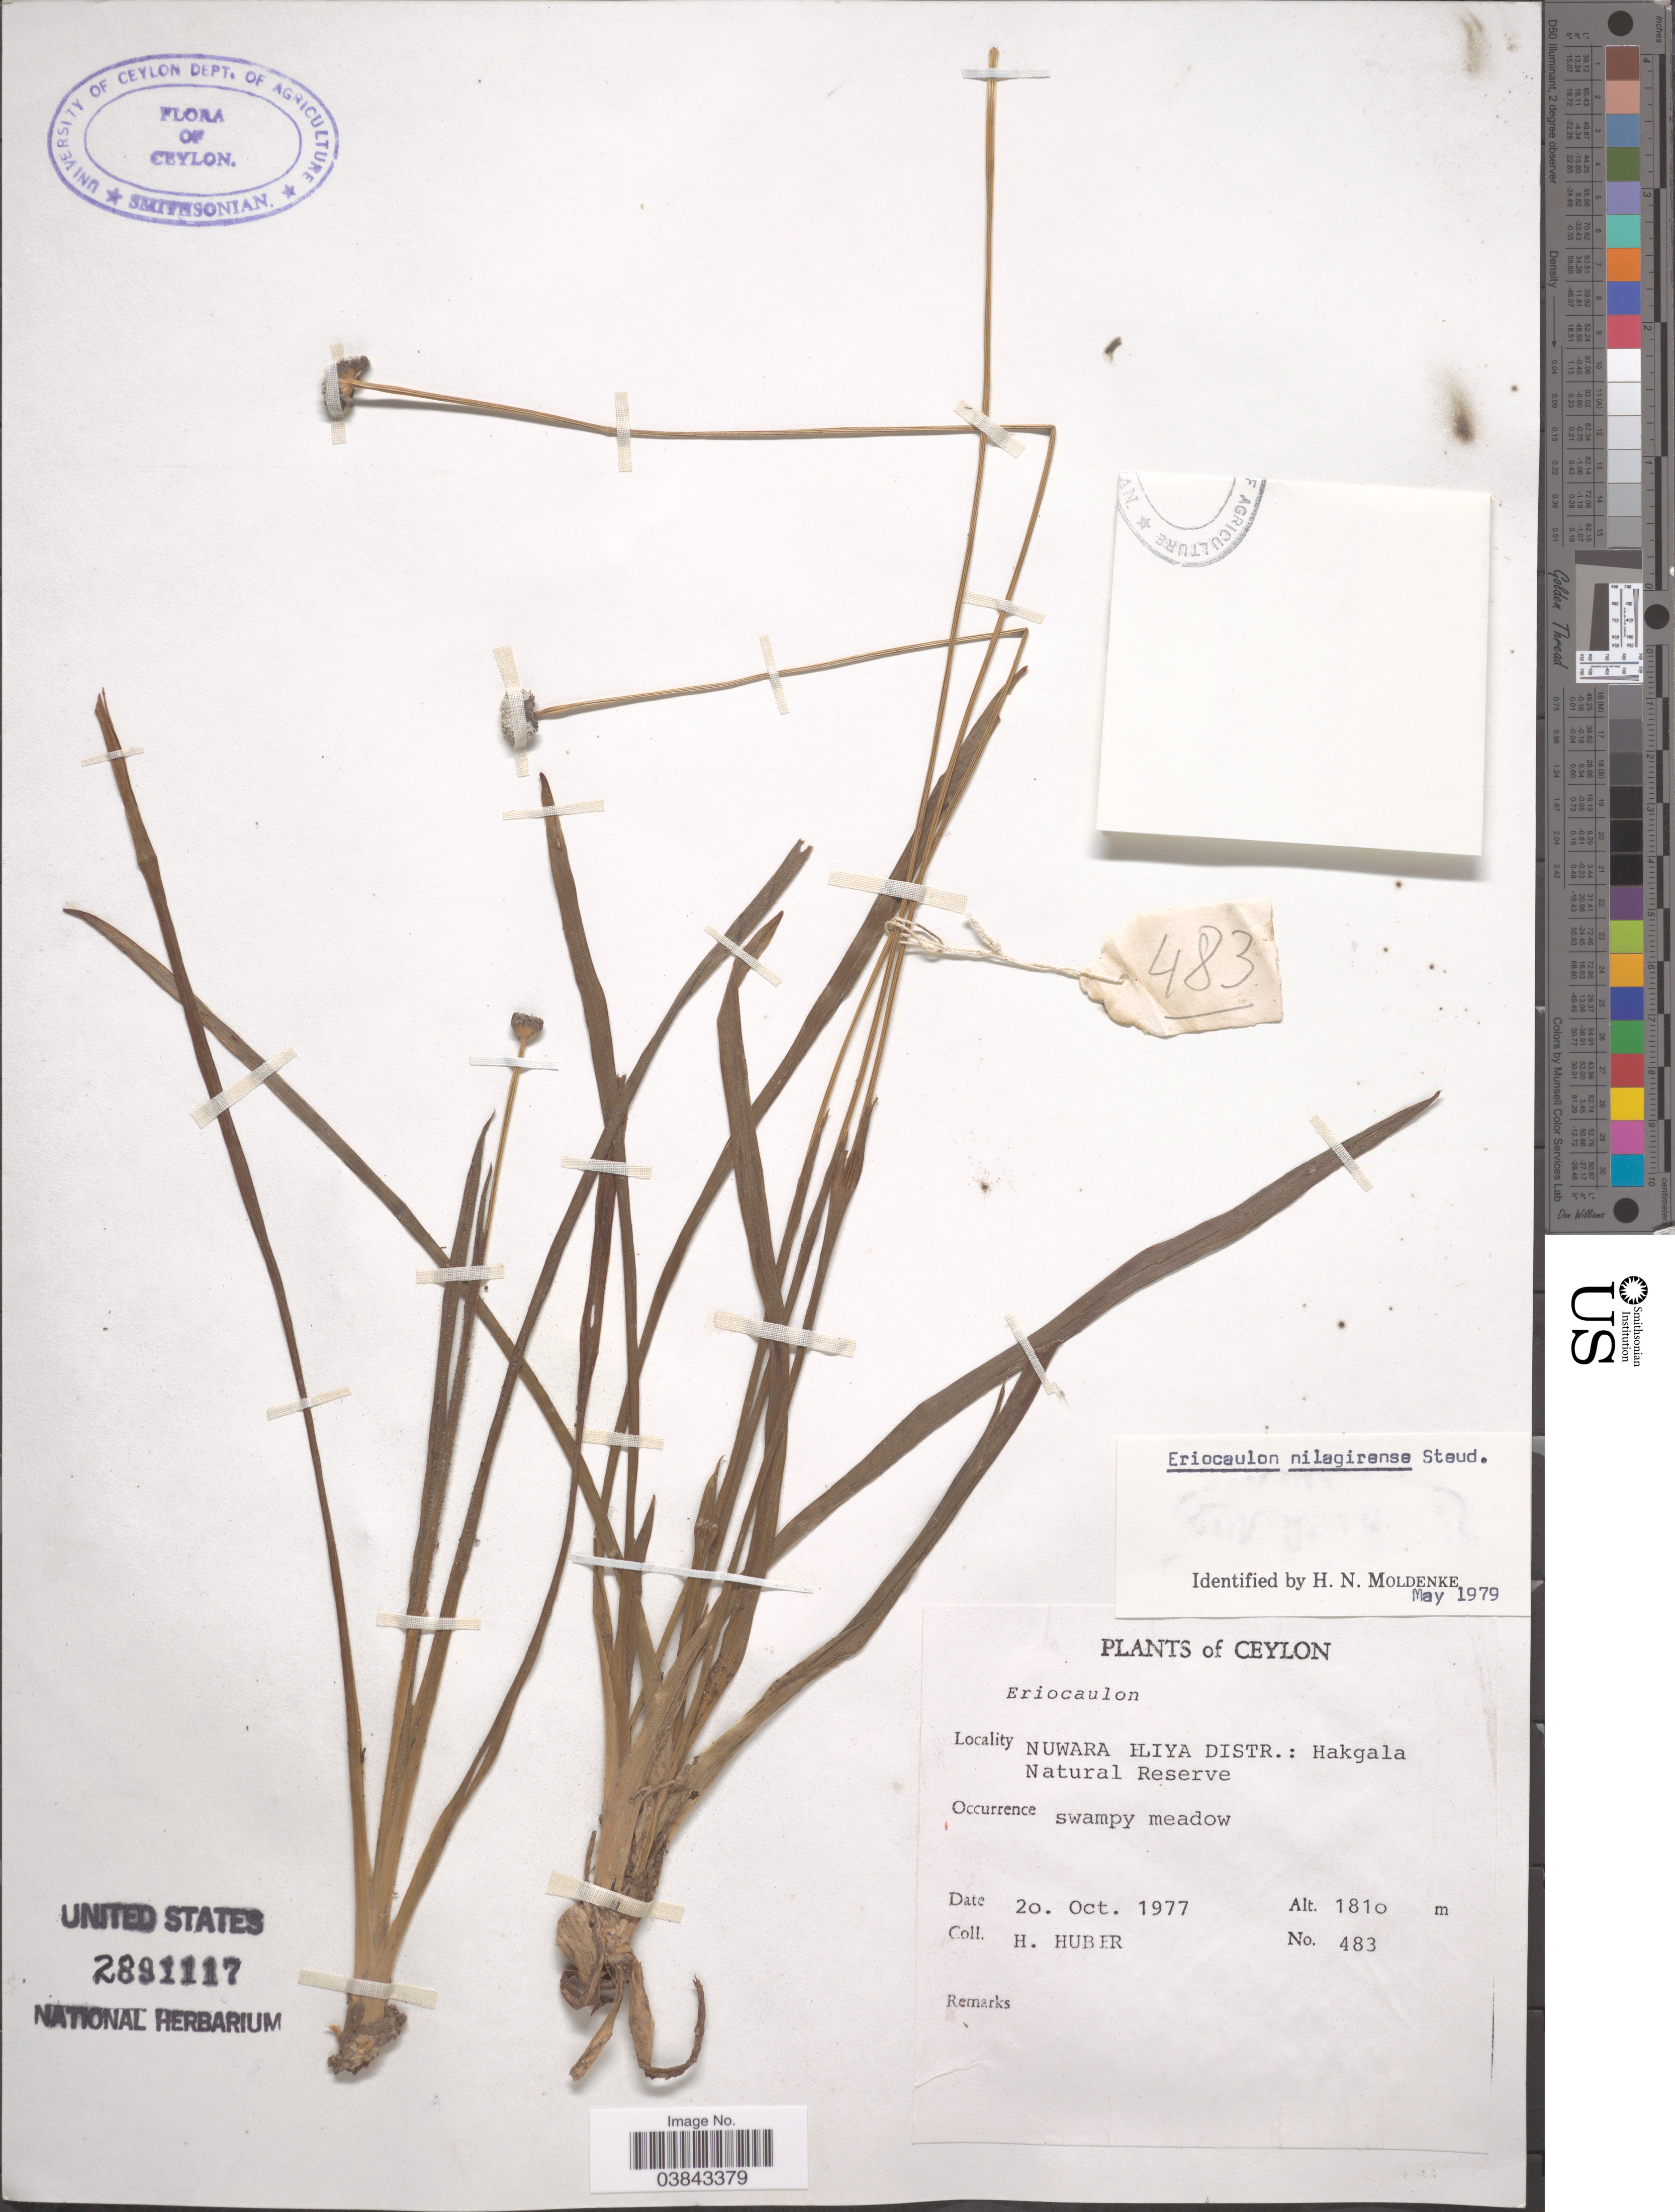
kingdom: Plantae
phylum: Tracheophyta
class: Liliopsida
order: Poales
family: Eriocaulaceae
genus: Eriocaulon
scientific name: Eriocaulon brownianum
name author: Mart.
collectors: H. Huber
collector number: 483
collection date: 1977-10-20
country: Sri Lanka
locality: Ceylon. Nuwara Eliya Distr.: Hakgala Natural Reserve.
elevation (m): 1810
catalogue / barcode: US 2891117